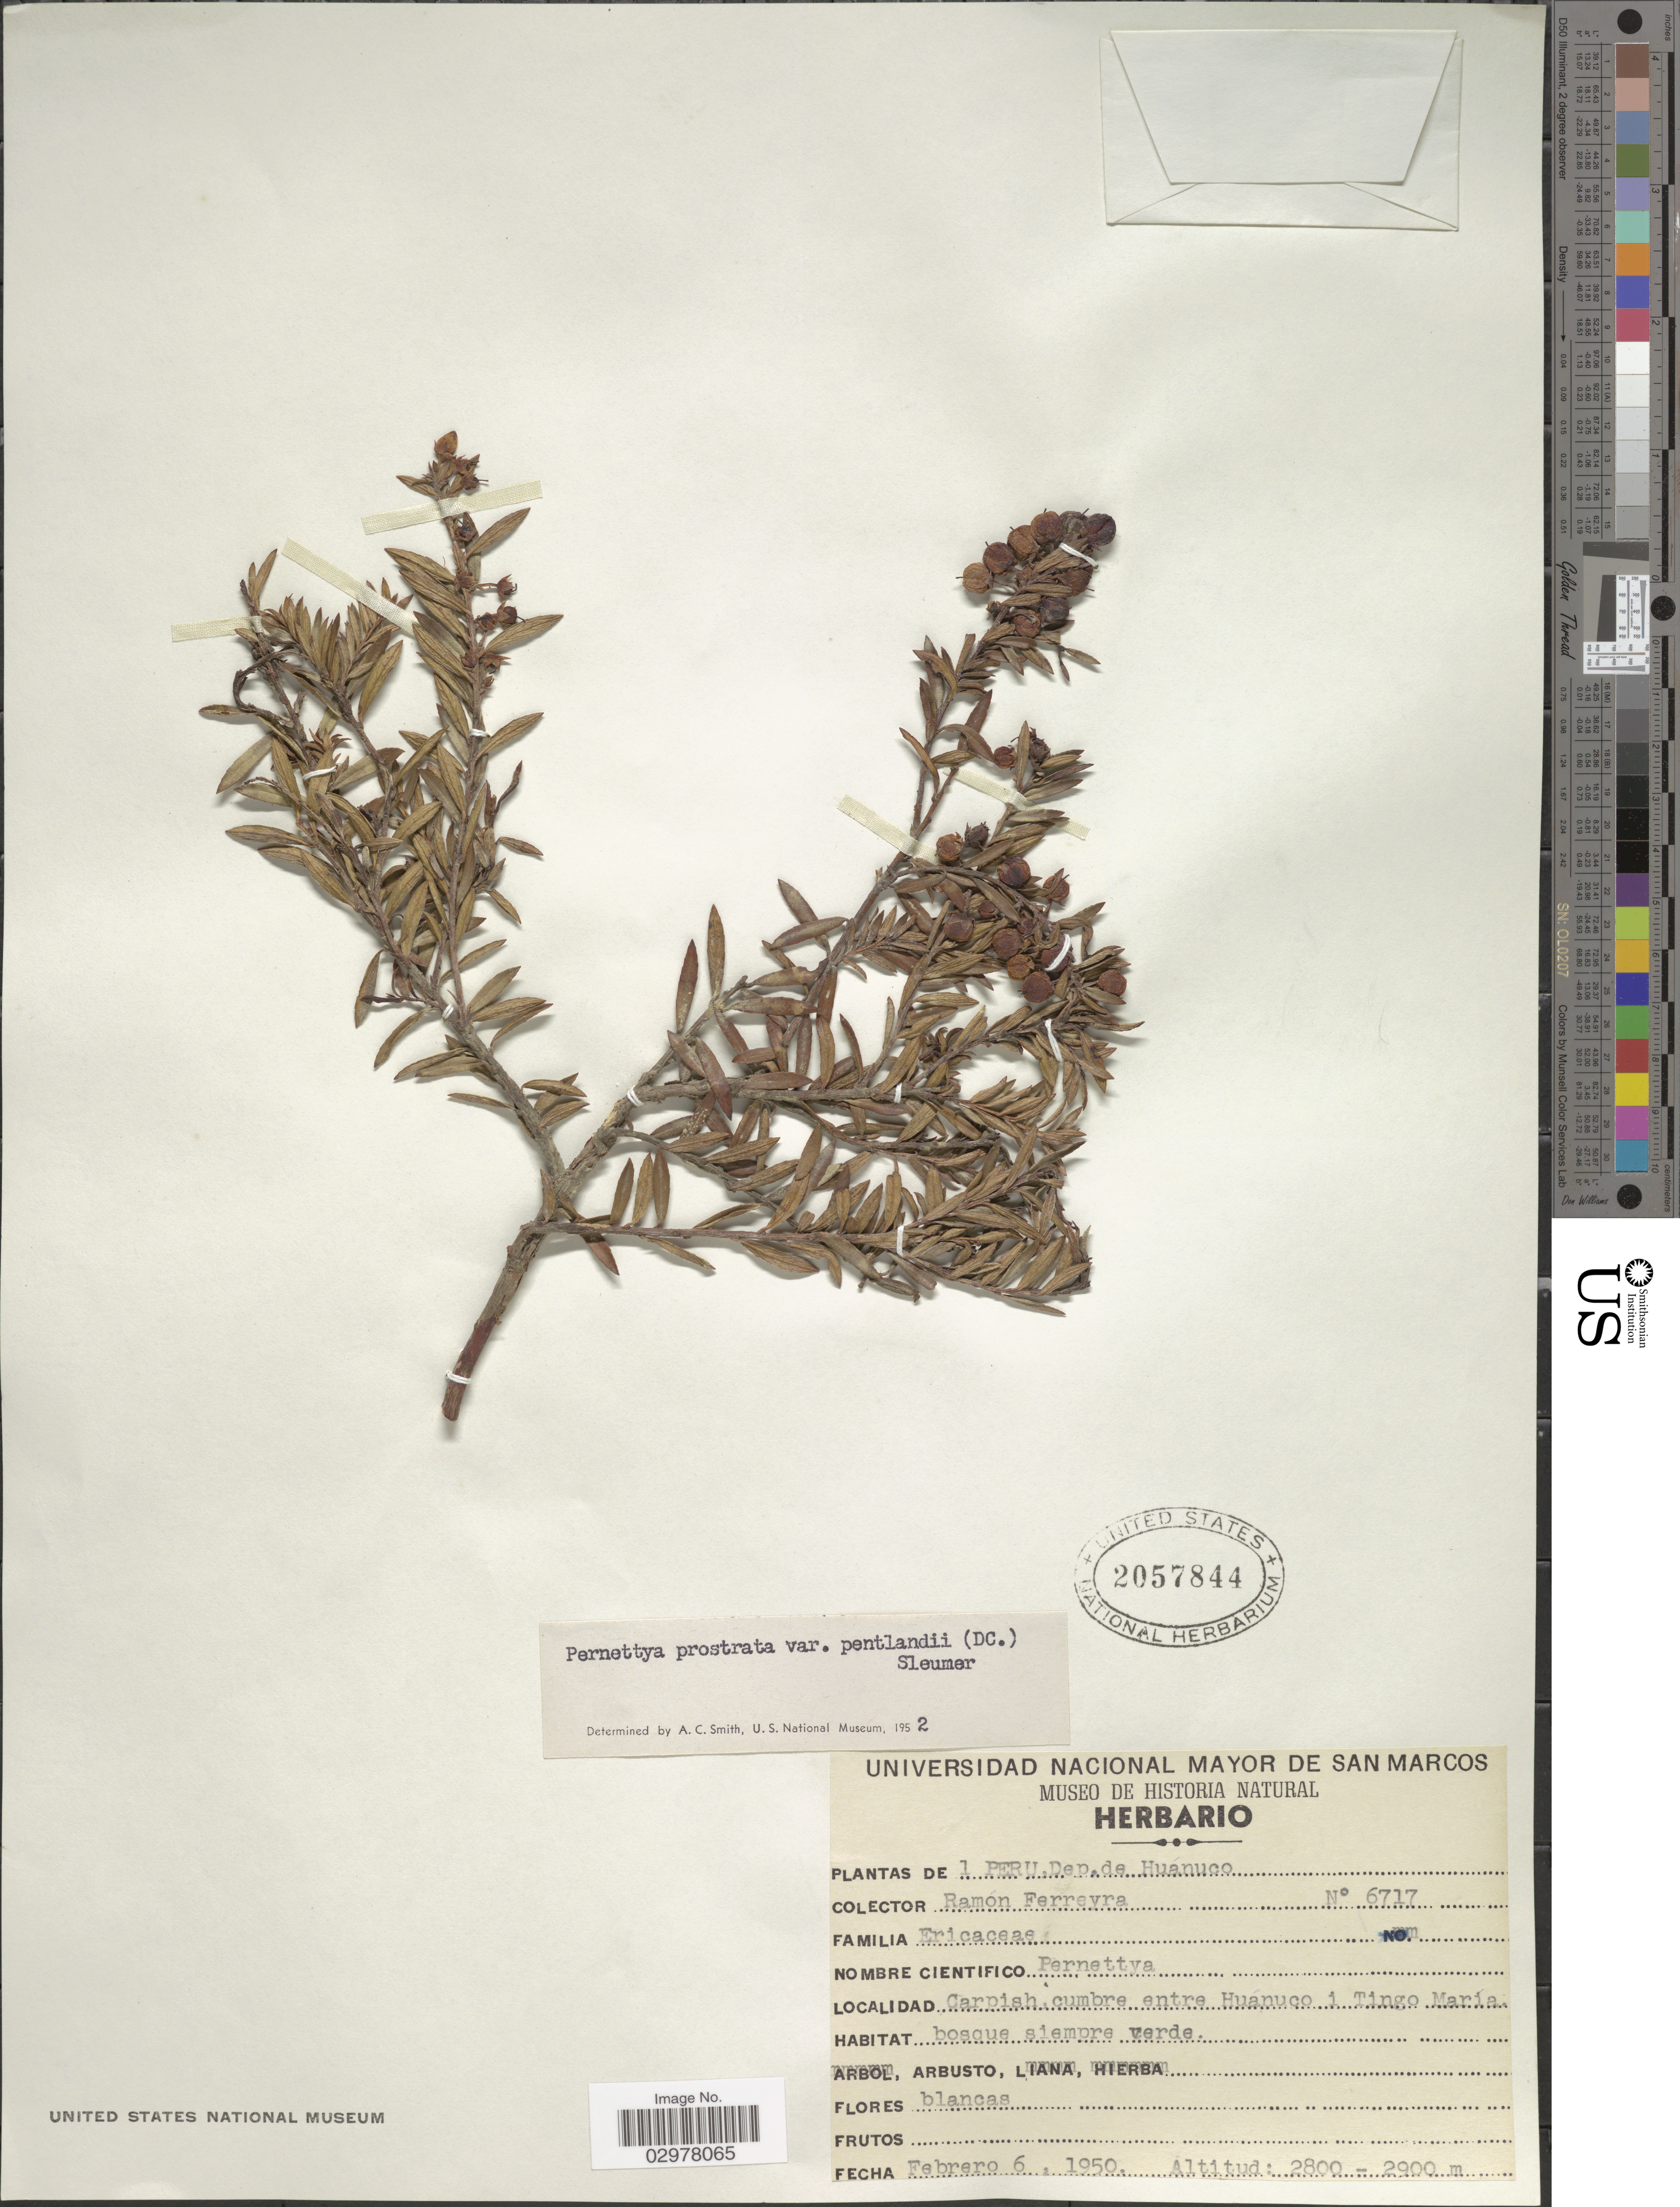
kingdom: Plantae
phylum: Tracheophyta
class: Magnoliopsida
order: Ericales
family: Ericaceae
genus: Pernettya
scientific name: Pernettya prostrata var. pentlandii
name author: (DC.) Sleumer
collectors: R. A. Ferreyra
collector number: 6717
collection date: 1950-02-06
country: Peru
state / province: Huánuco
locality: Dep. de Huánuco. Carpish cumbre entre Huánuco i Tingo María.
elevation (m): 2800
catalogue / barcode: US 2057844